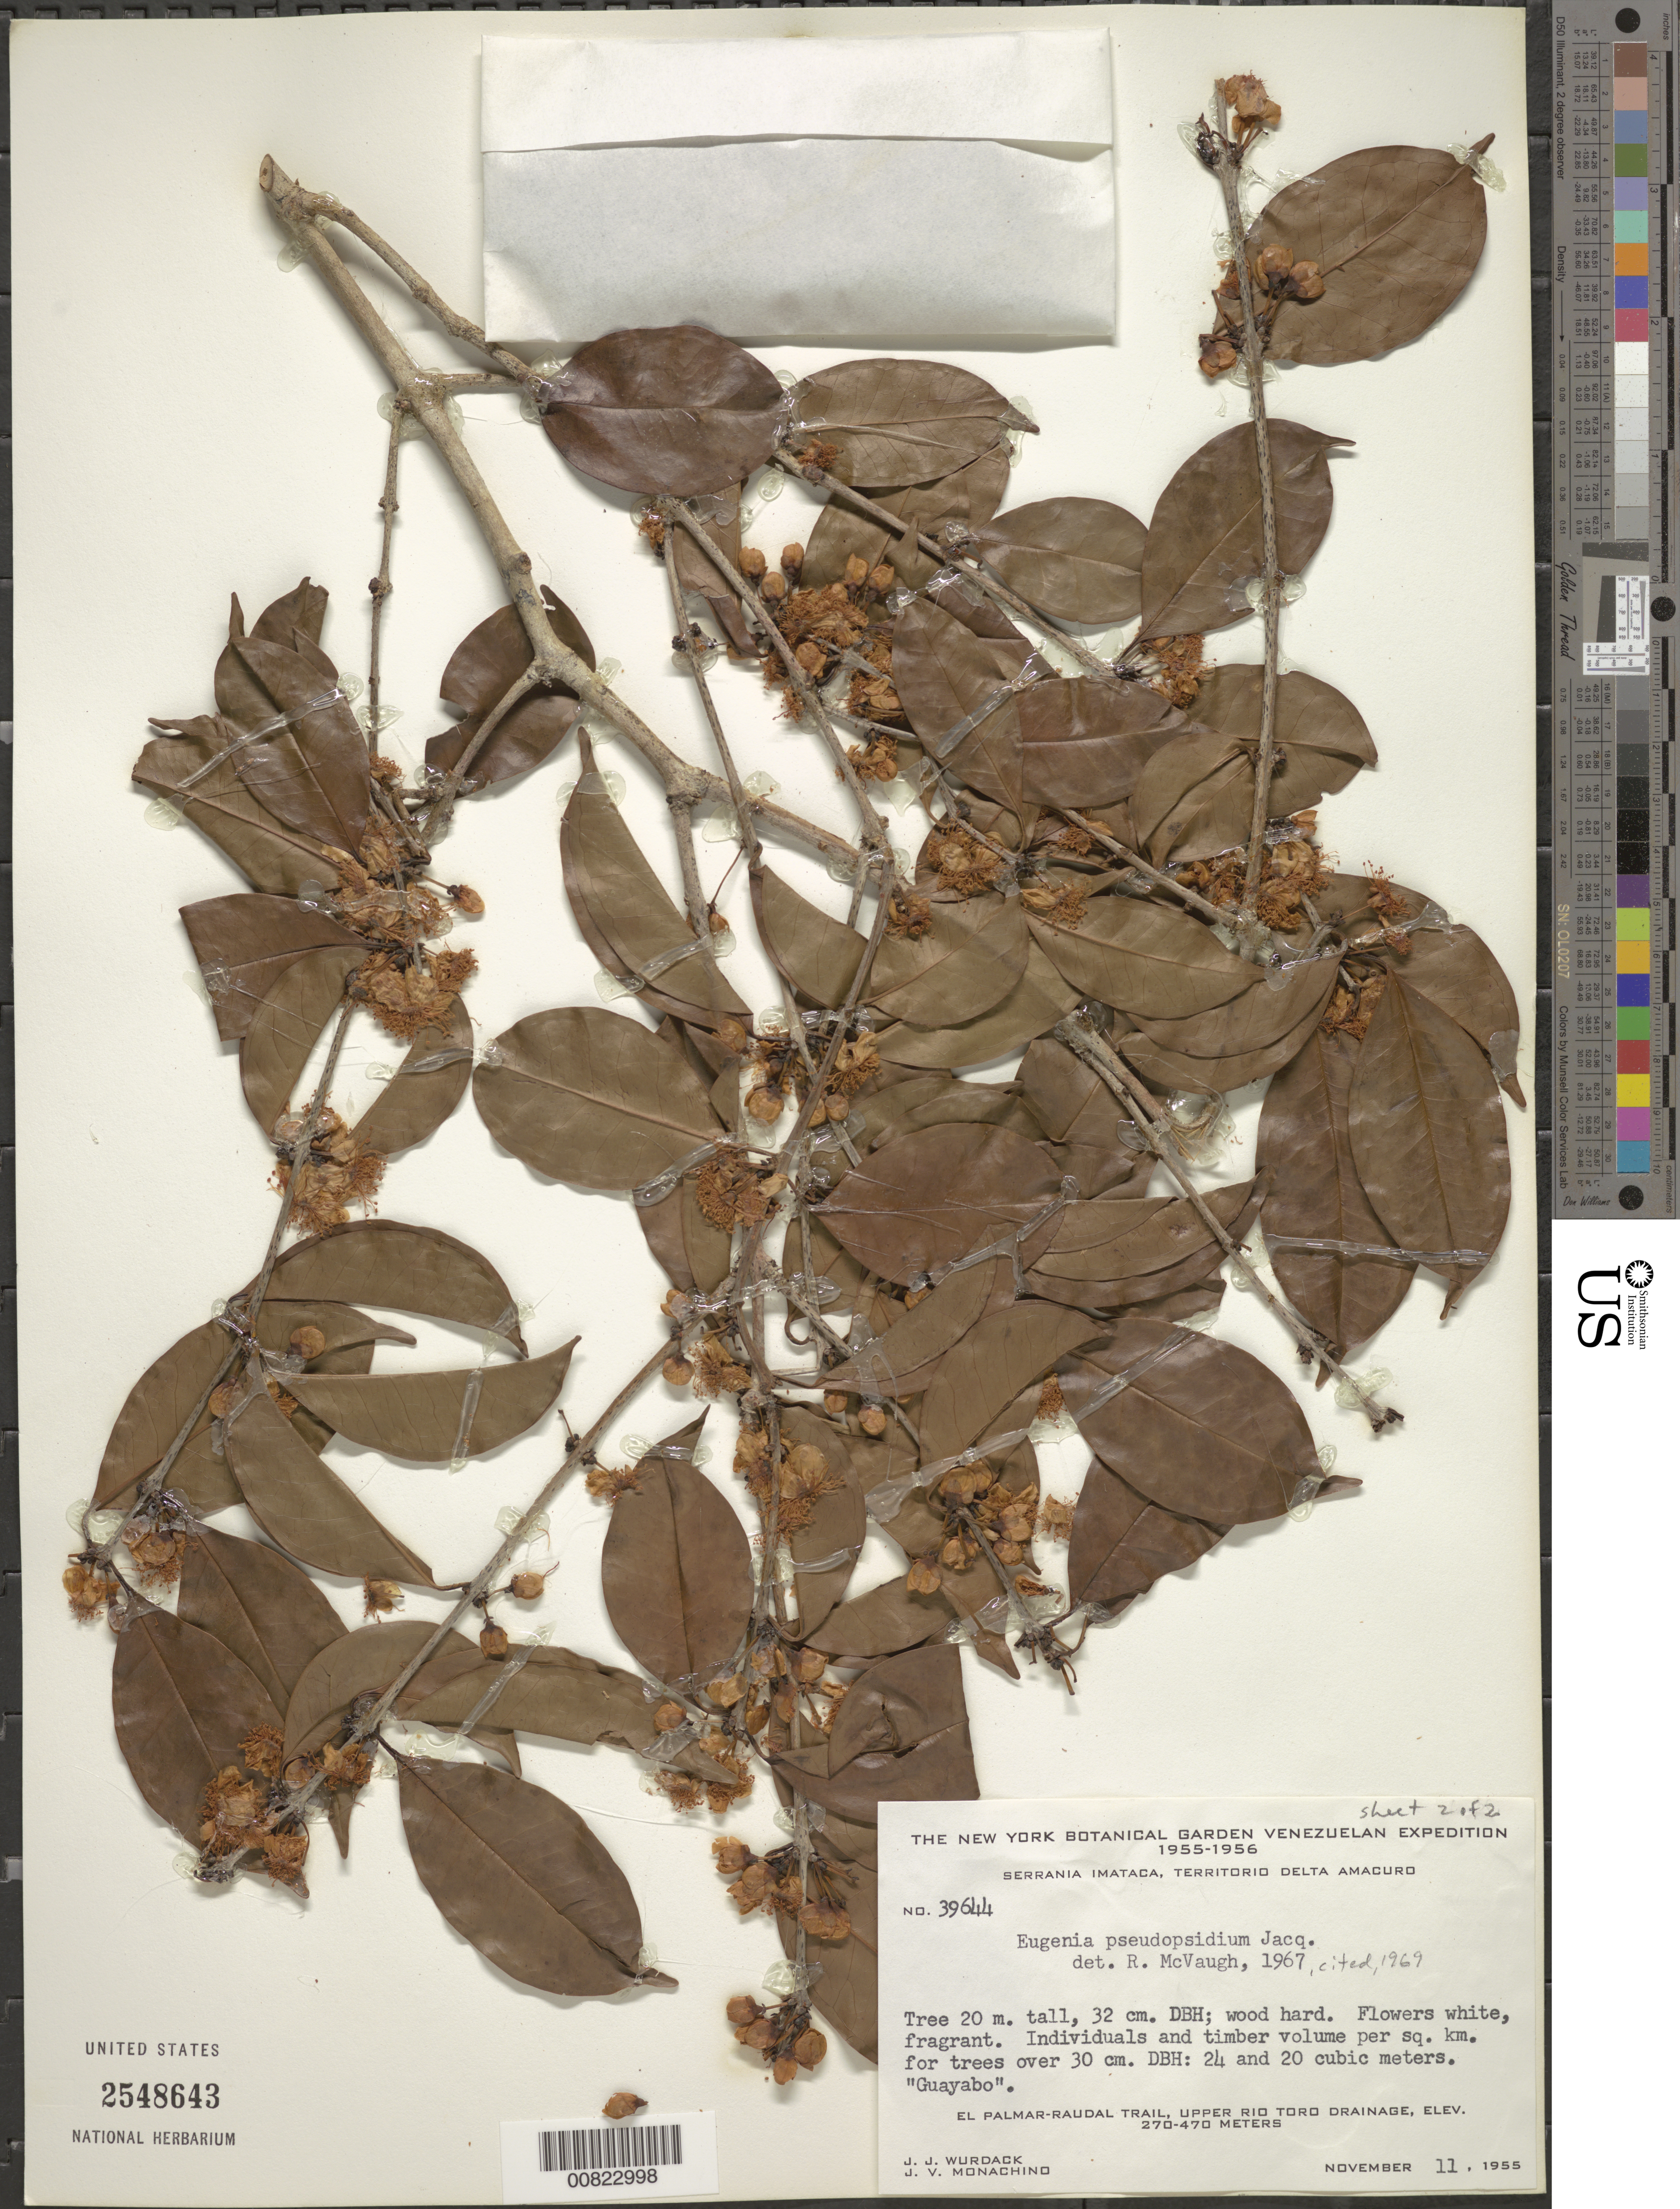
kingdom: Plantae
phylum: Tracheophyta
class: Magnoliopsida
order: Myrtales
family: Myrtaceae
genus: Eugenia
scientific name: Eugenia pseudopsidium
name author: Jacq.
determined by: McVaugh, R.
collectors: J. J. Wurdack & J. V. Monachino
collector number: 39644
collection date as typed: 11-Nov-55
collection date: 1955-11-11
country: Venezuela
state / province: Delta Amacuro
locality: Serrania Imataca, El Palmar-Raudal Trail, upper Río Toro drainage; 10 km S of Cerro Muerto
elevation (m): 270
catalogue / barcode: US 2548643